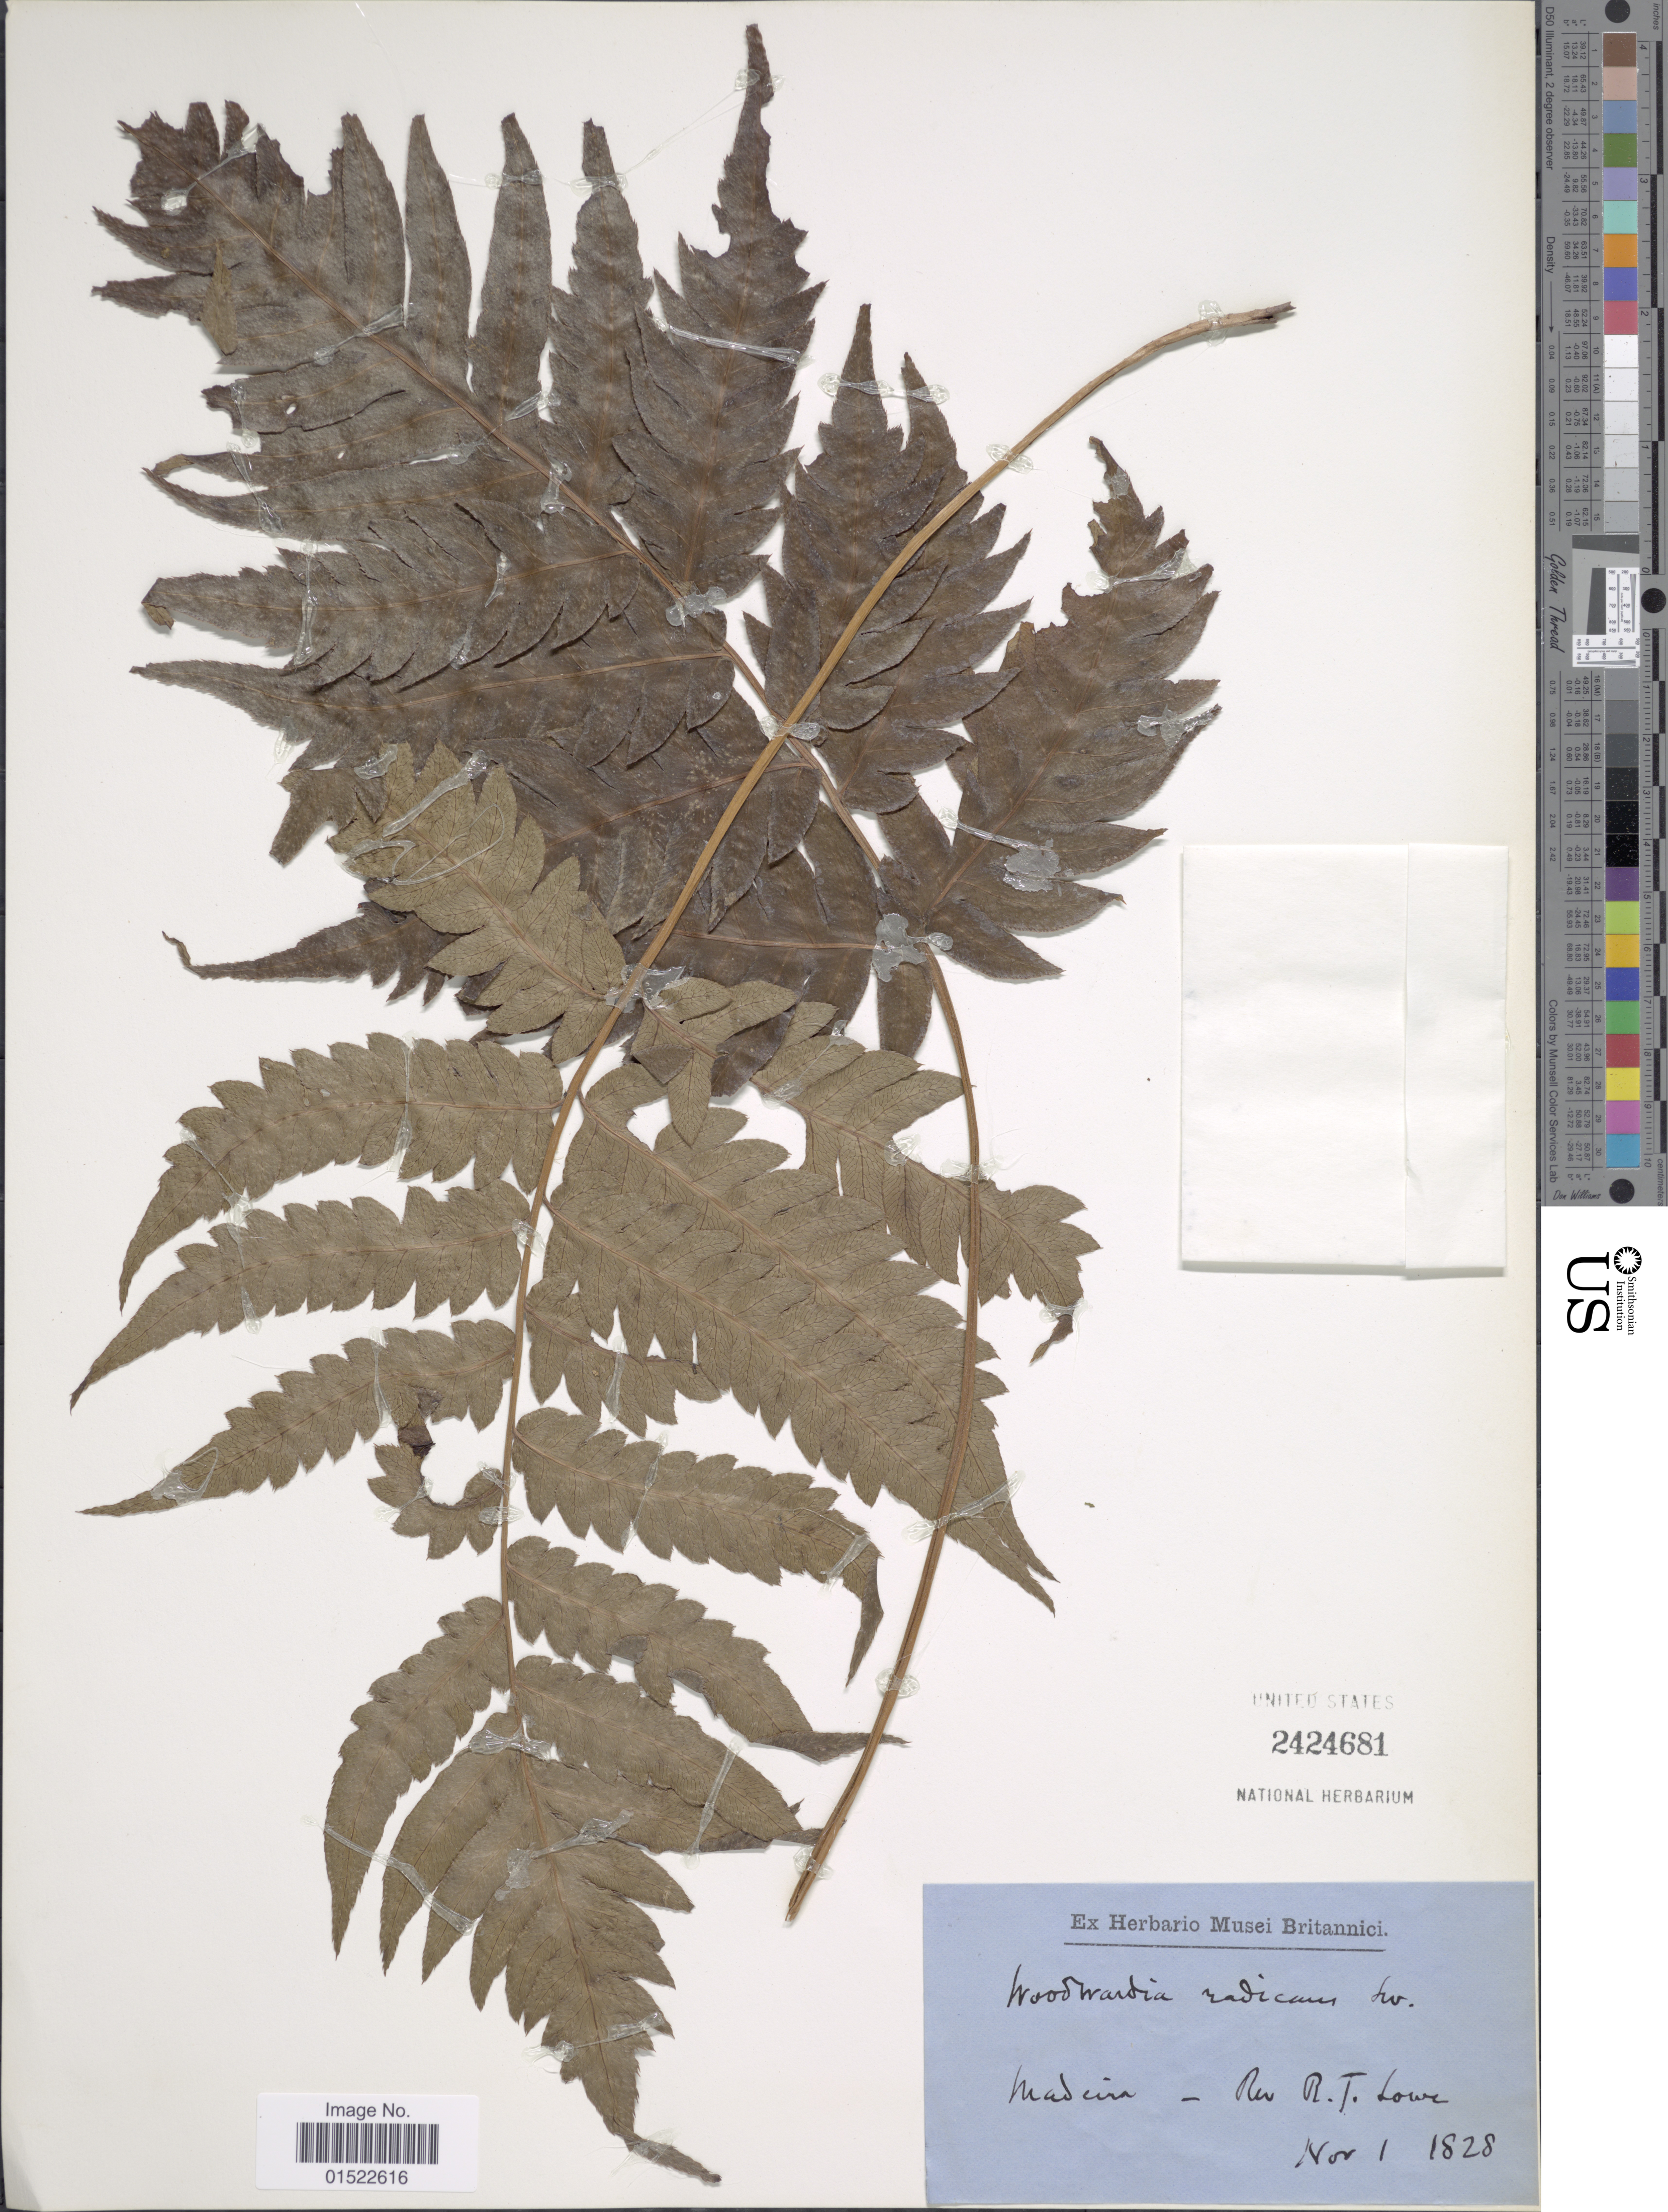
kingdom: Plantae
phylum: Tracheophyta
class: Polypodiopsida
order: Polypodiales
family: Blechnaceae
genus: Woodwardia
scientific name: Woodwardia radicans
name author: (L.) Sm.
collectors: R. T. Lowe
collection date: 1828-11-01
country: Portugal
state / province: Madeira (Aut. Reg.)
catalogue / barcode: US 2424681